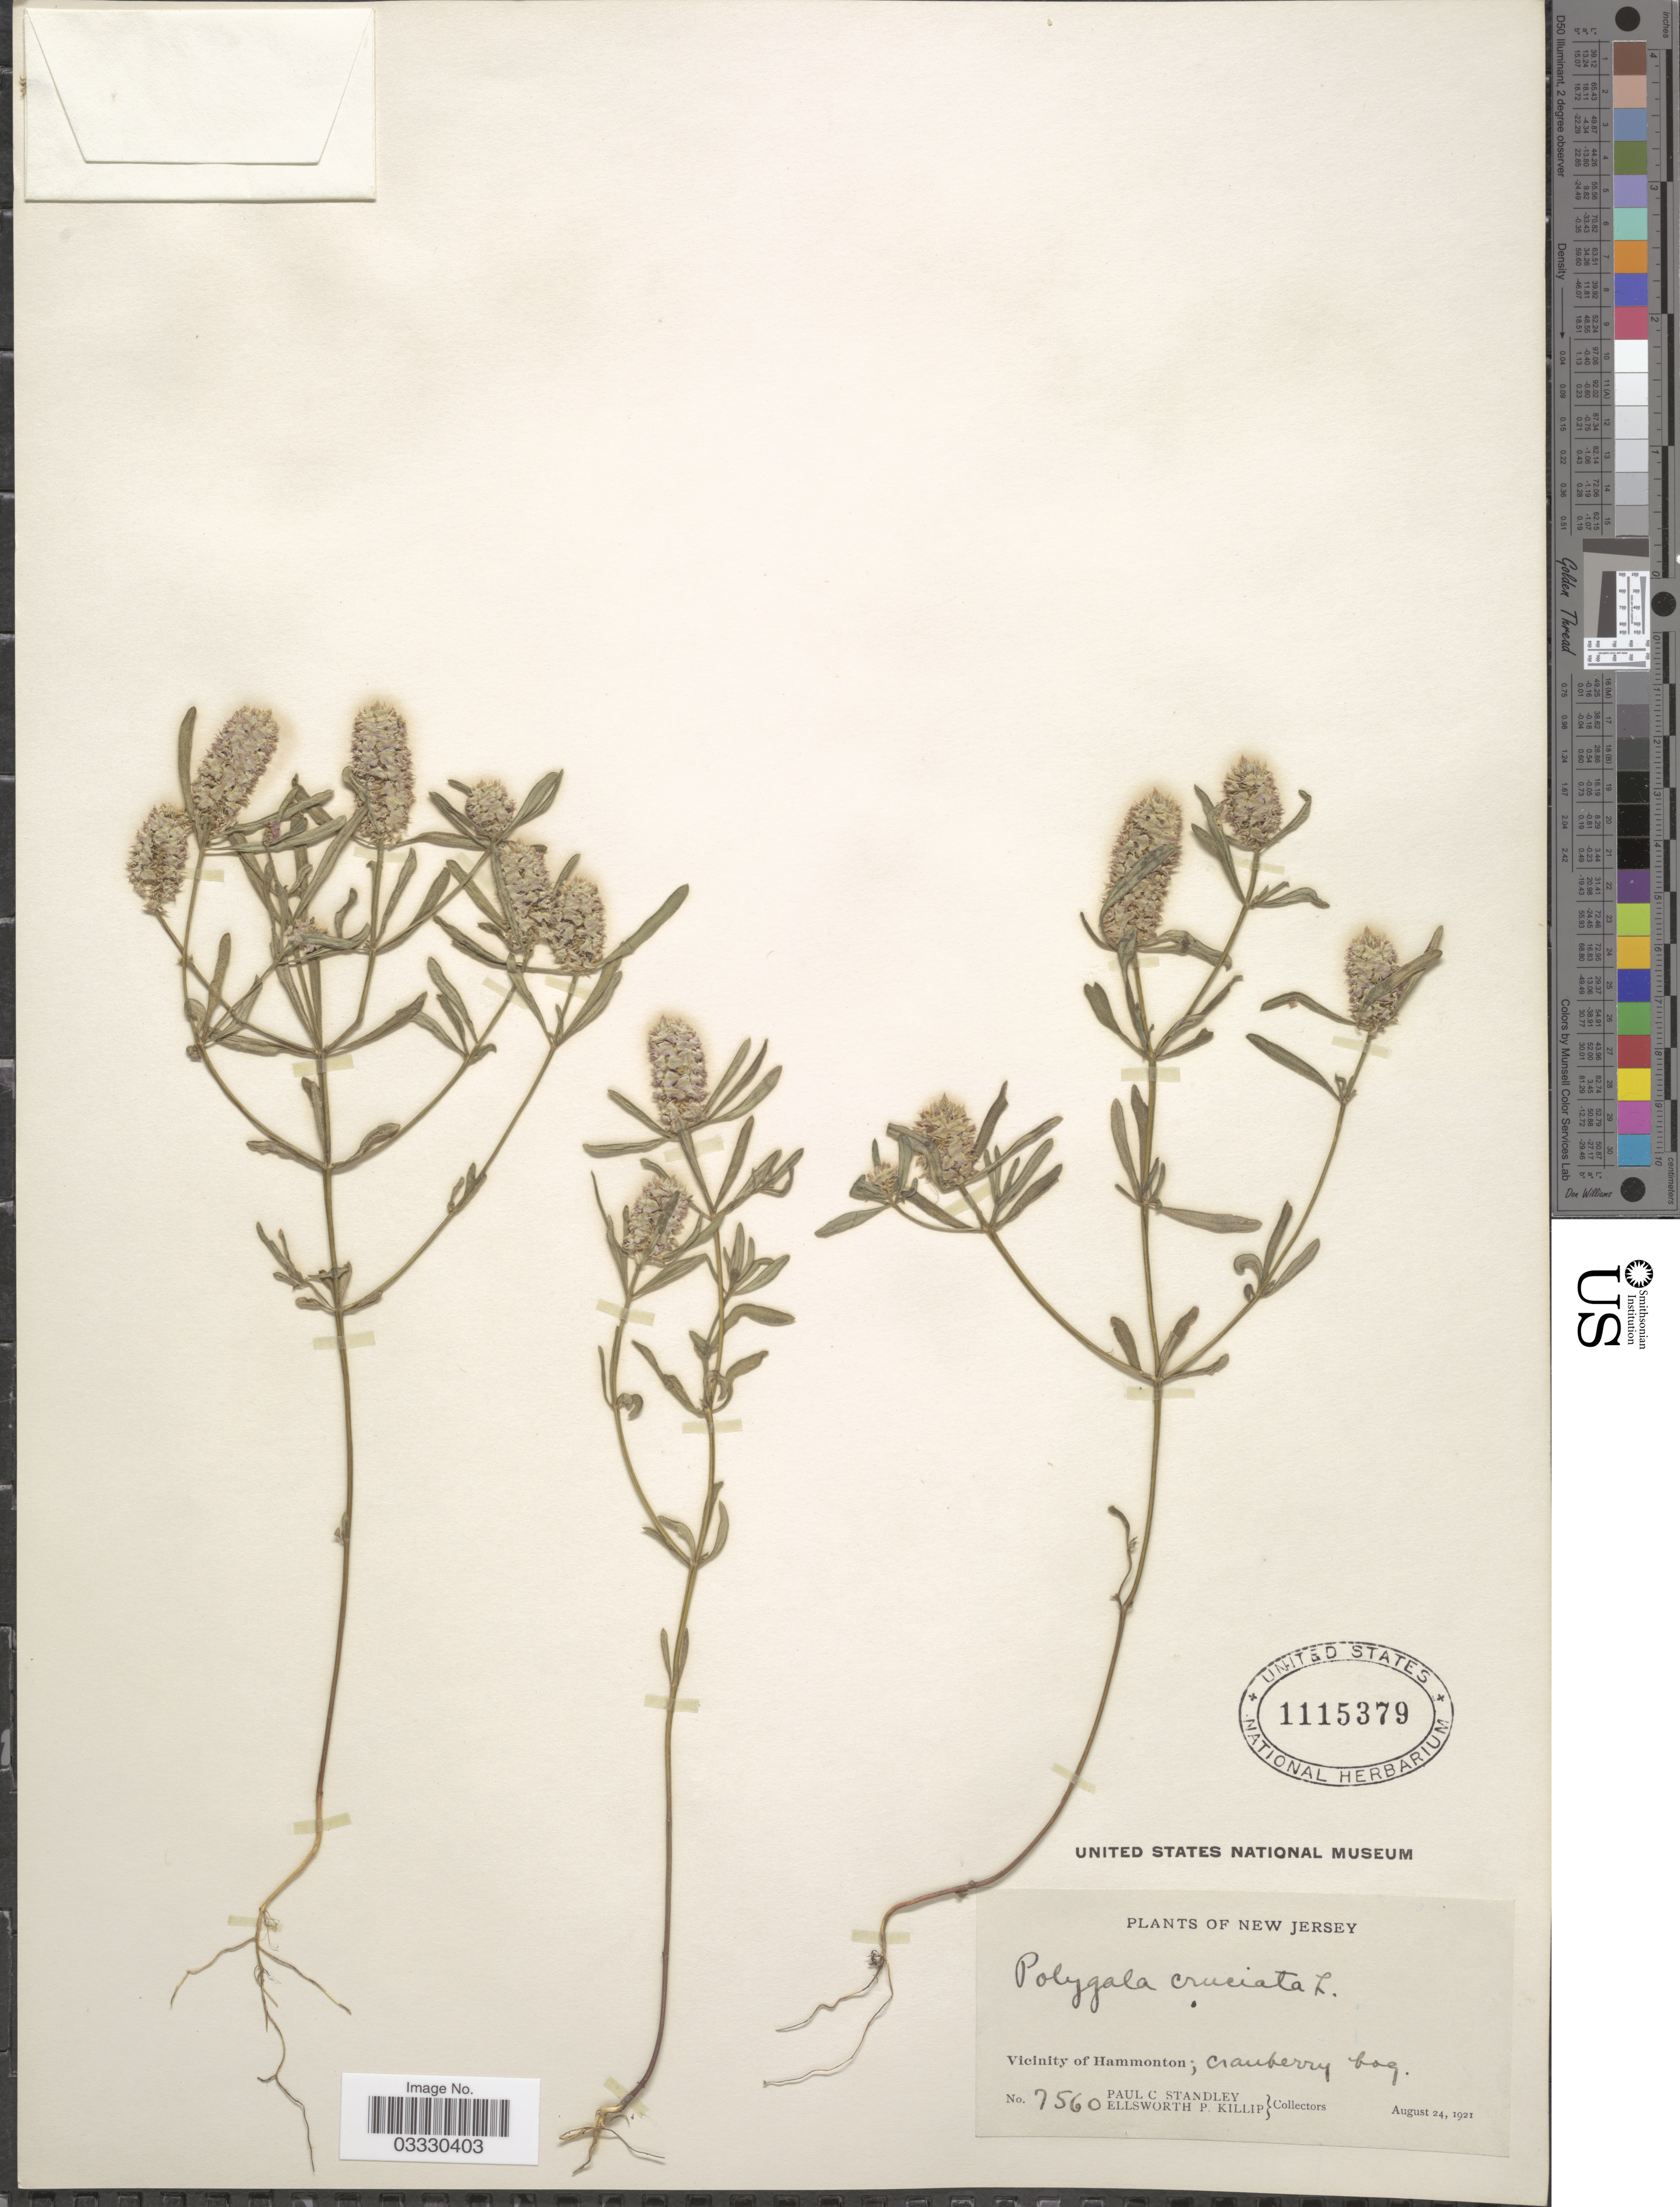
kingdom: Plantae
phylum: Tracheophyta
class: Magnoliopsida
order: Fabales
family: Polygalaceae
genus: Polygala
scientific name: Polygala cruciata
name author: L.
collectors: P. C. Standley & E. P. Killip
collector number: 7560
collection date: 1921-08-24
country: United States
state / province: New Jersey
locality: Vicinity of Hammonton.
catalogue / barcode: US 1115379